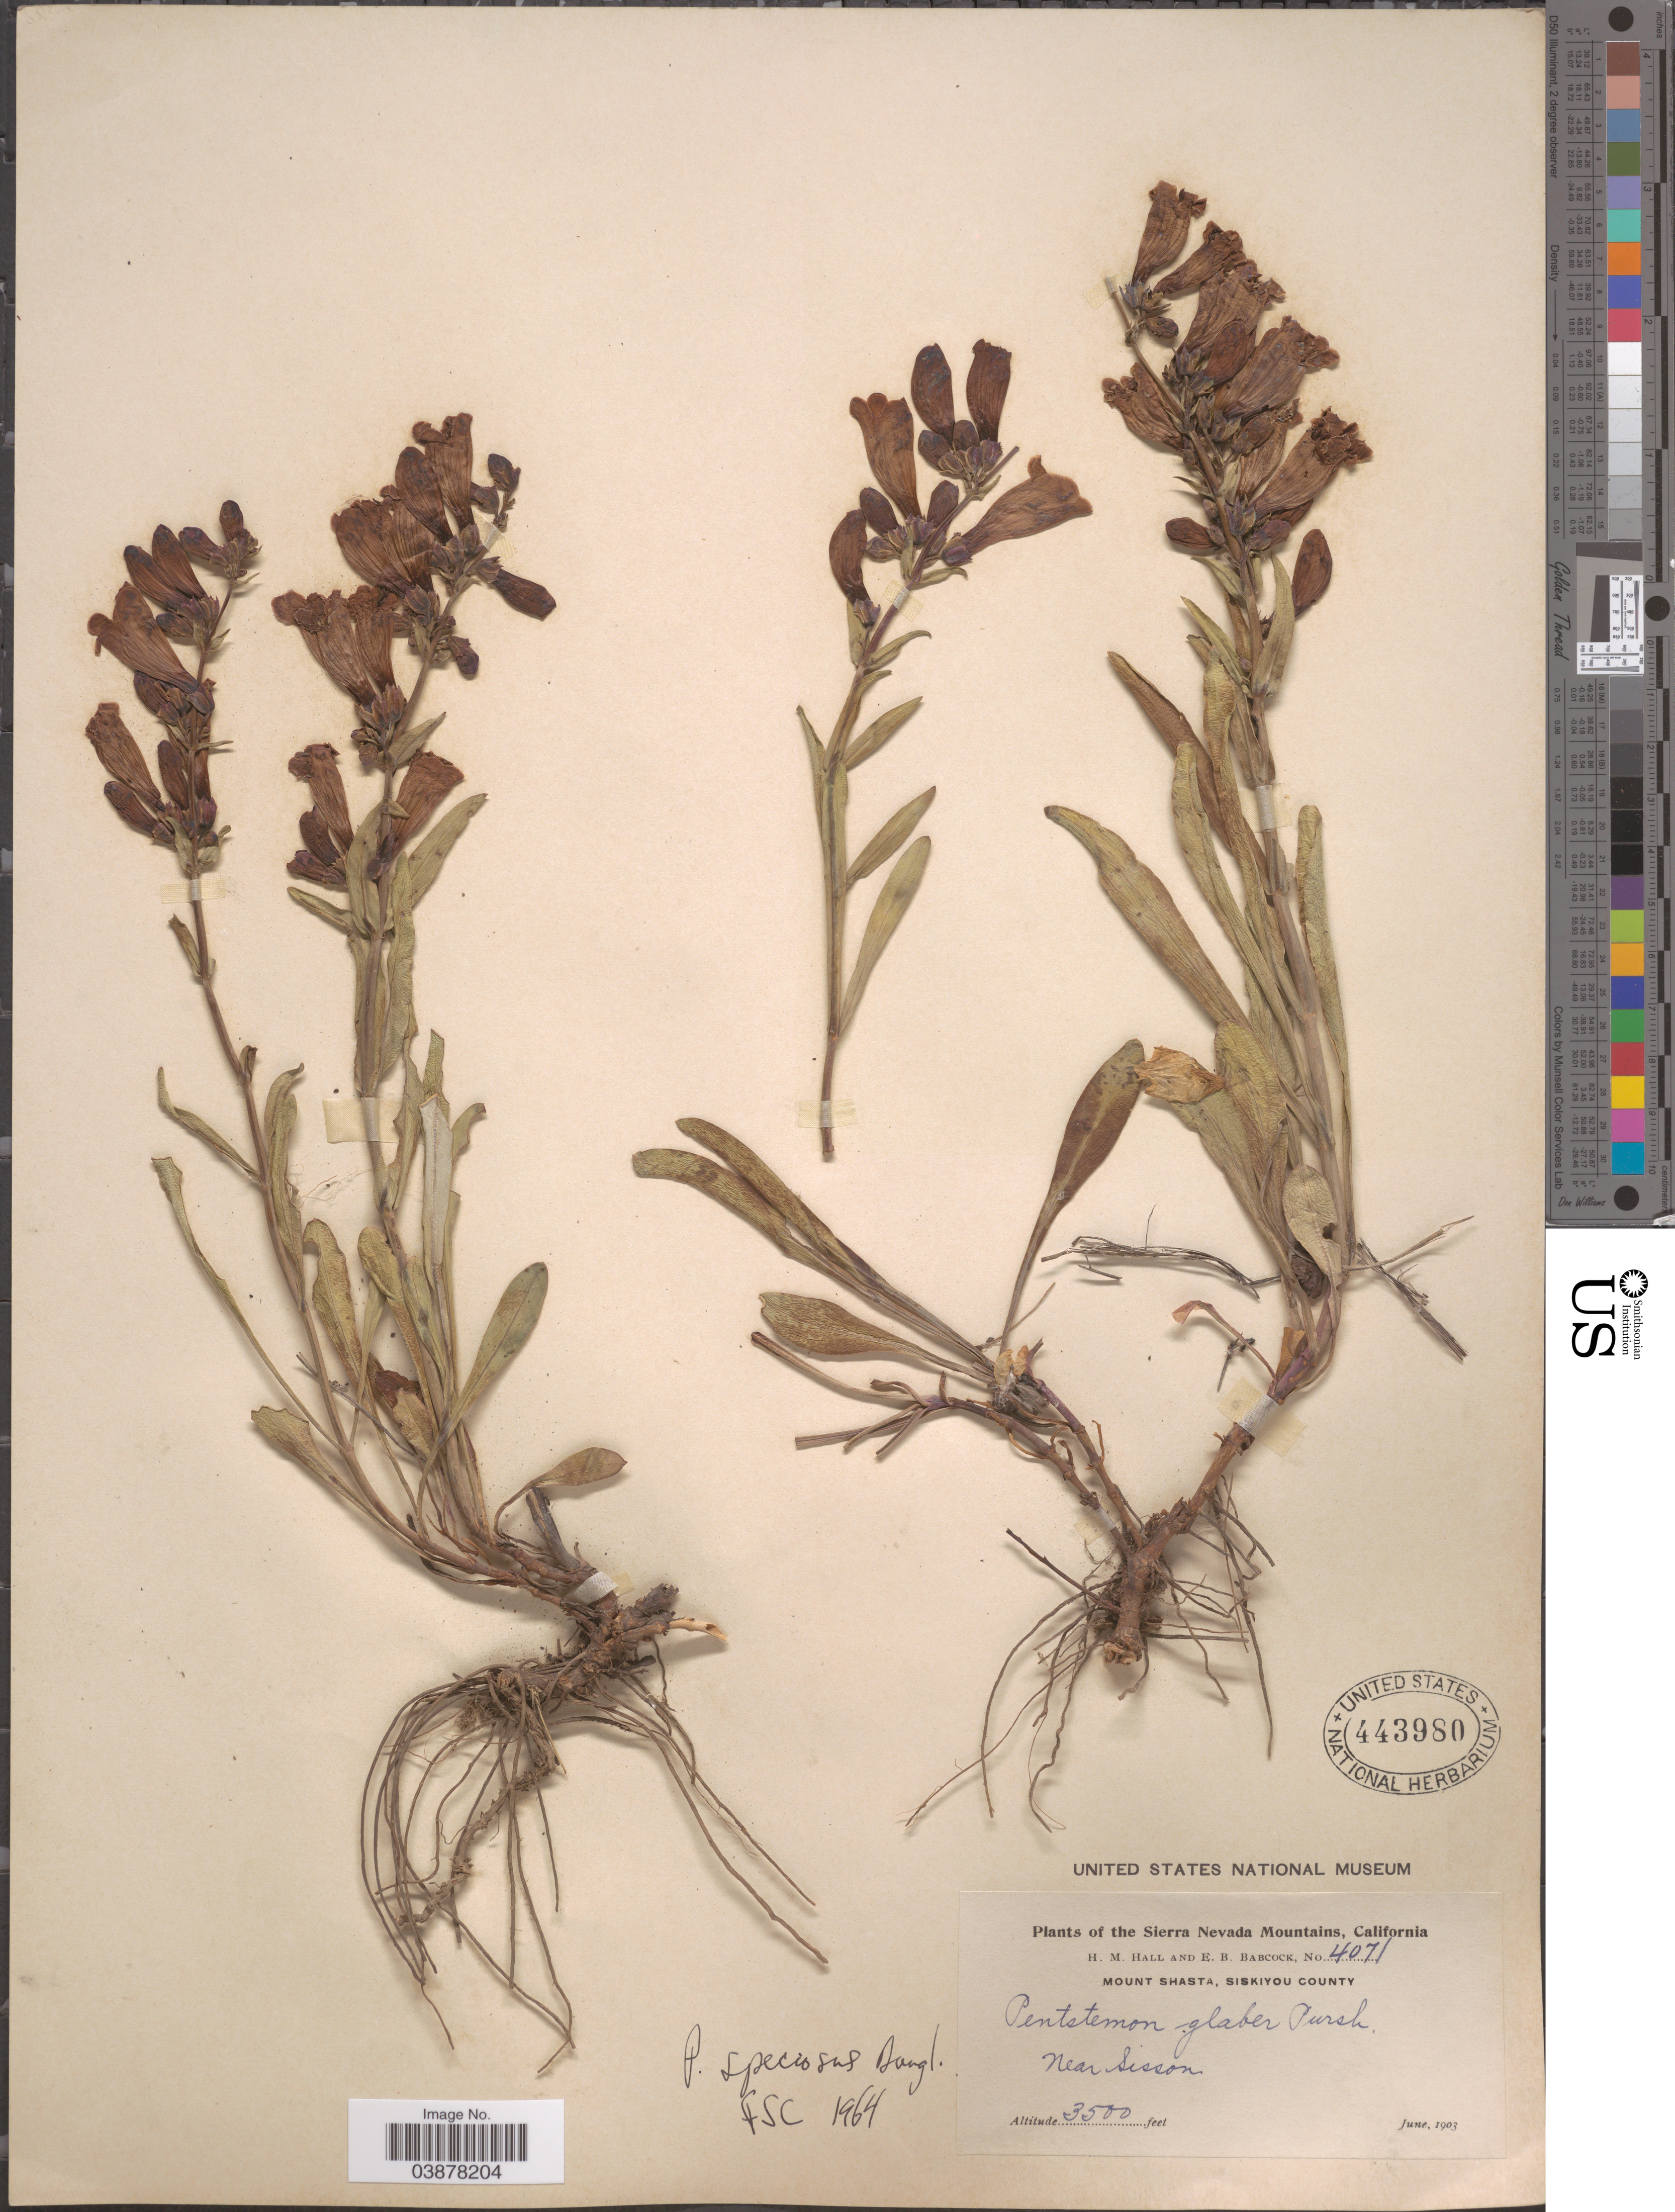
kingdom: Plantae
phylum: Tracheophyta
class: Magnoliopsida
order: Lamiales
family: Plantaginaceae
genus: Penstemon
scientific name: Penstemon speciosus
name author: Douglas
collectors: H. M. Hall & E. B. Babcock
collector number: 4071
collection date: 1903-06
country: United States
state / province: California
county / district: Siskiyou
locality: The Sierra Nevada Mountains. Mount Shasta, Siskiyou County. Near Sisson.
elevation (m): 1067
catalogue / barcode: US 443980